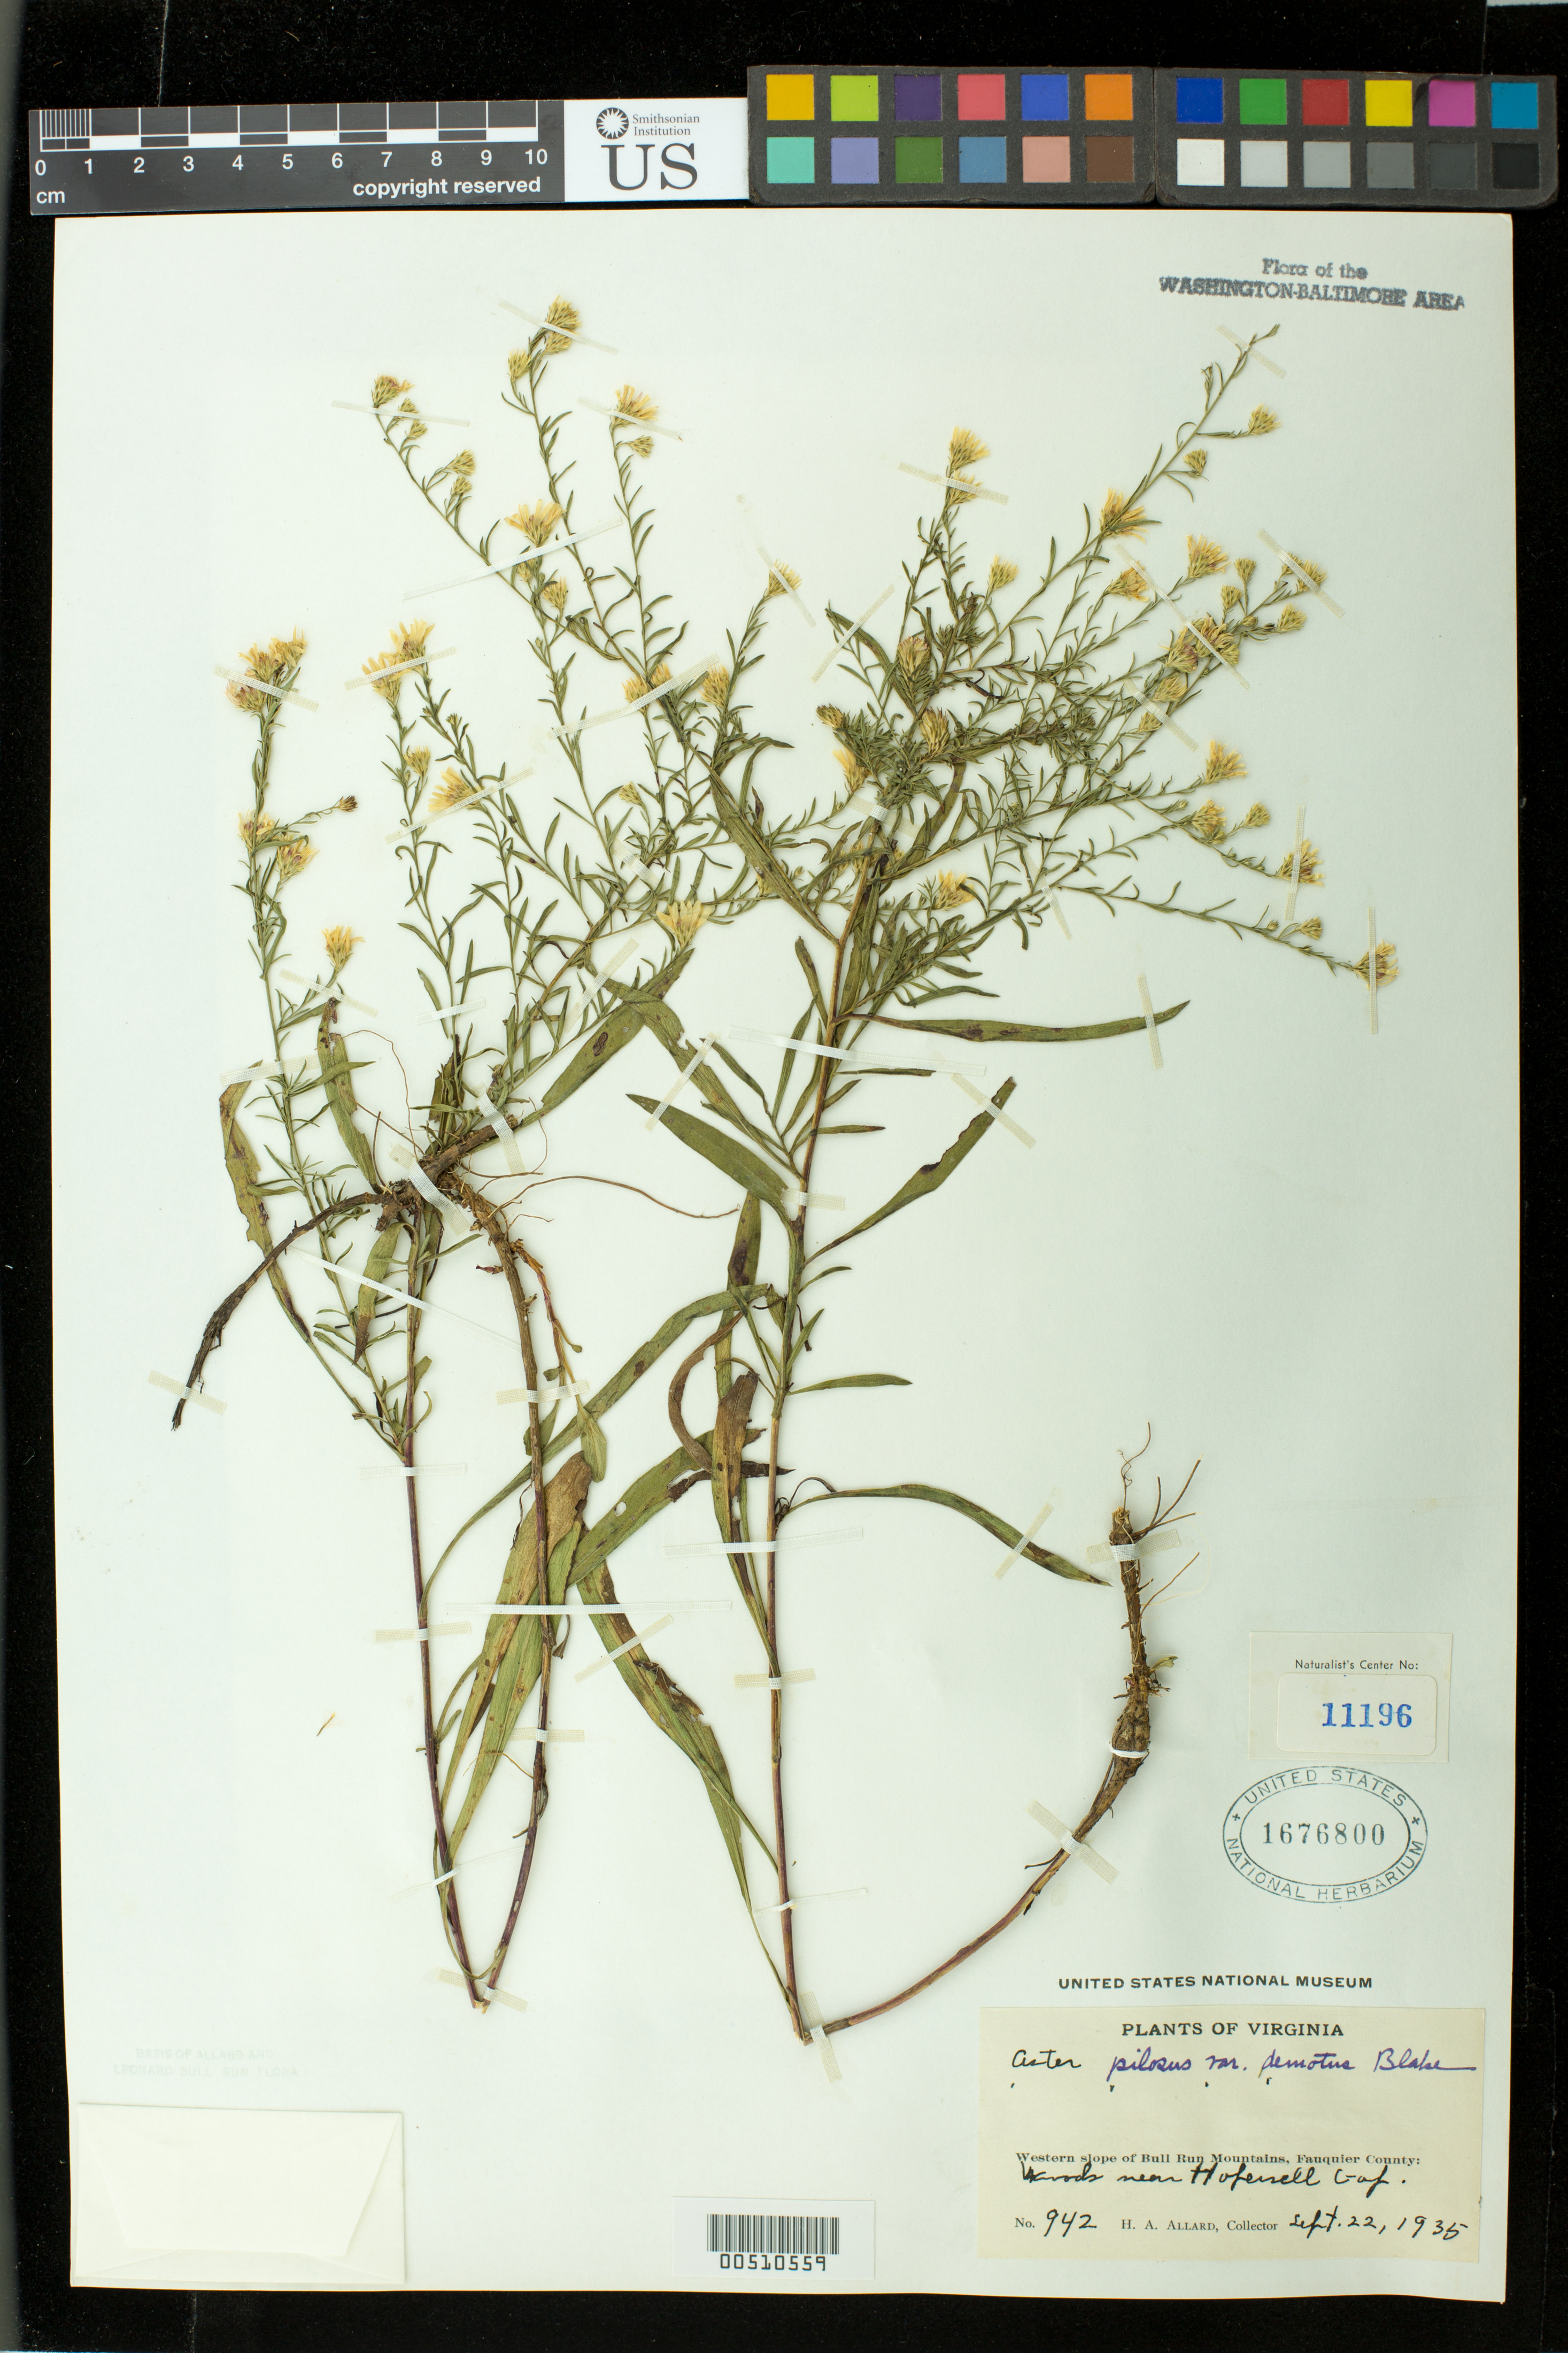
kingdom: Plantae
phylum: Tracheophyta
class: Magnoliopsida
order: Asterales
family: Asteraceae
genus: Symphyotrichum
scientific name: Symphyotrichum pilosum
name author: (Willd.) G.L. Nesom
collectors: H. A. Allard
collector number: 942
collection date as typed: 22 Sep 1935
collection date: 1935-09-22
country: United States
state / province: Virginia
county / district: Fauquier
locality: Near Hopewell Gap, west slope of Bull Run Mts. Bull Run Mts.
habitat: woods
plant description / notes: Specimens returned from Naturalist Center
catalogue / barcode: US 1676800